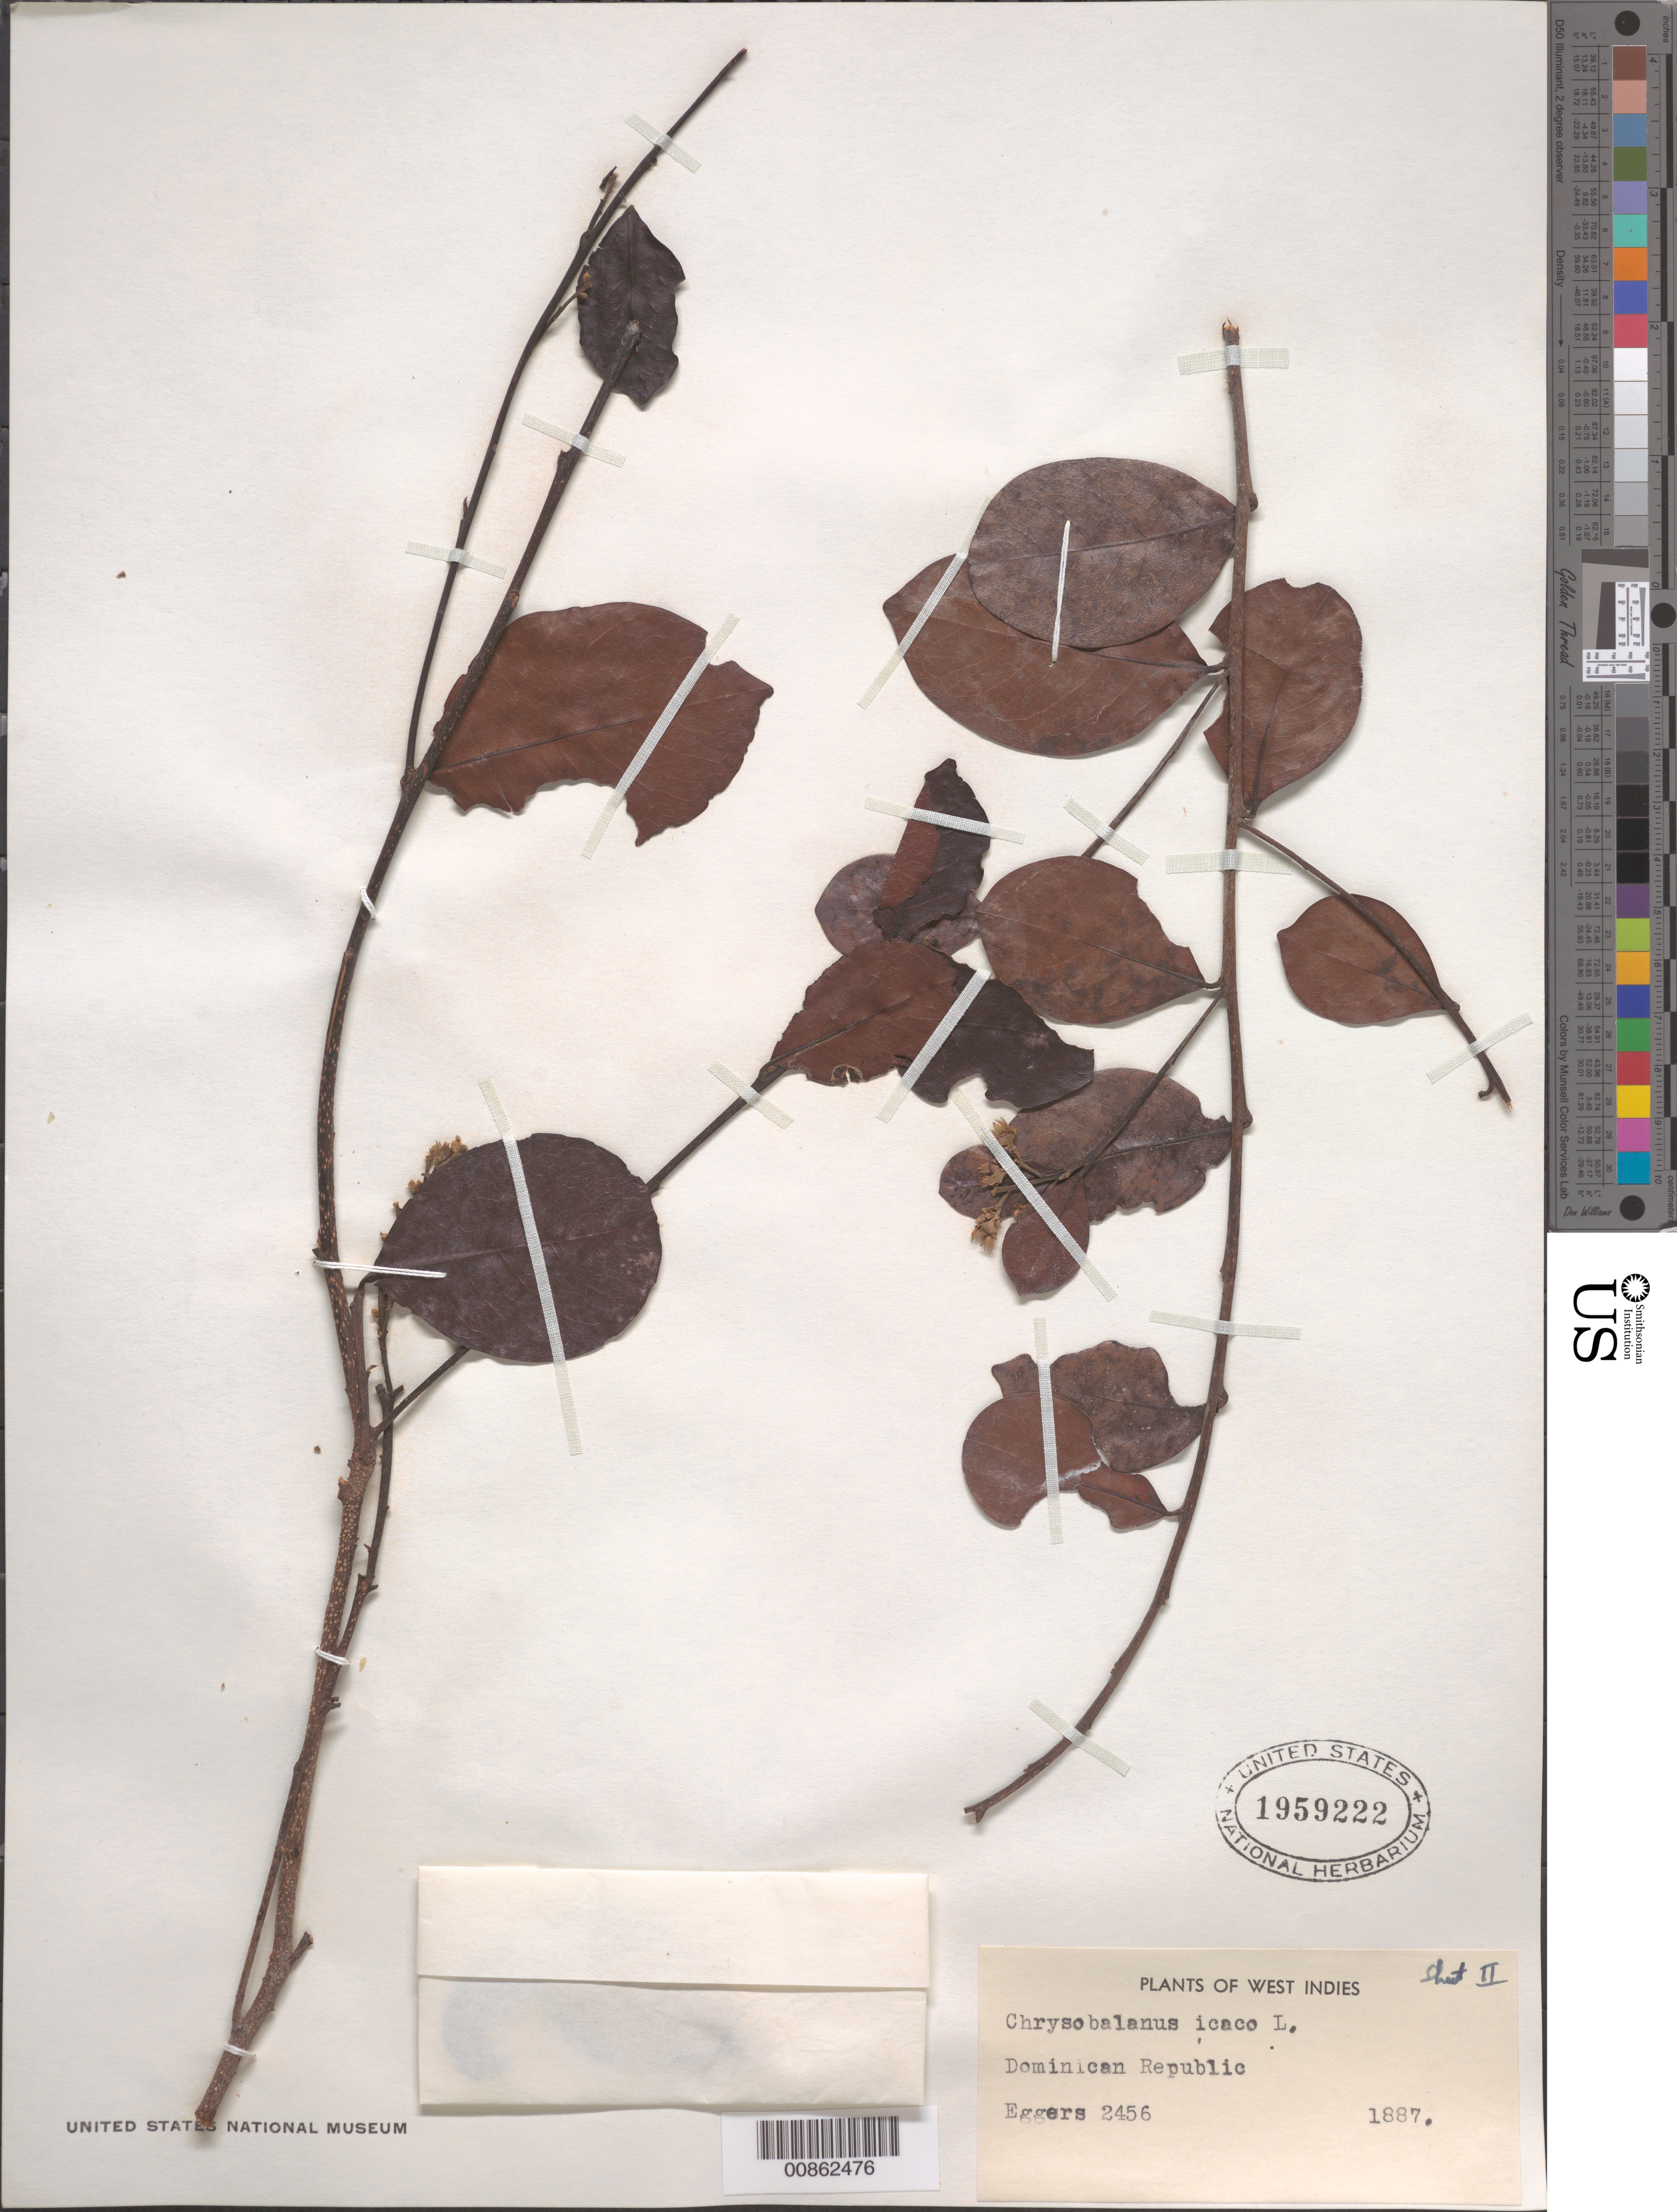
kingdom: Plantae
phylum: Tracheophyta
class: Magnoliopsida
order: Malpighiales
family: Chrysobalanaceae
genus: Chrysobalanus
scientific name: Chrysobalanus icaco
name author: L.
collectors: H. F. A. von Eggers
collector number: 2456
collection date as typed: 1887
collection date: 1887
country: Dominican Republic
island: Hispaniola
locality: Dominican Republic.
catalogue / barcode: US 1959222